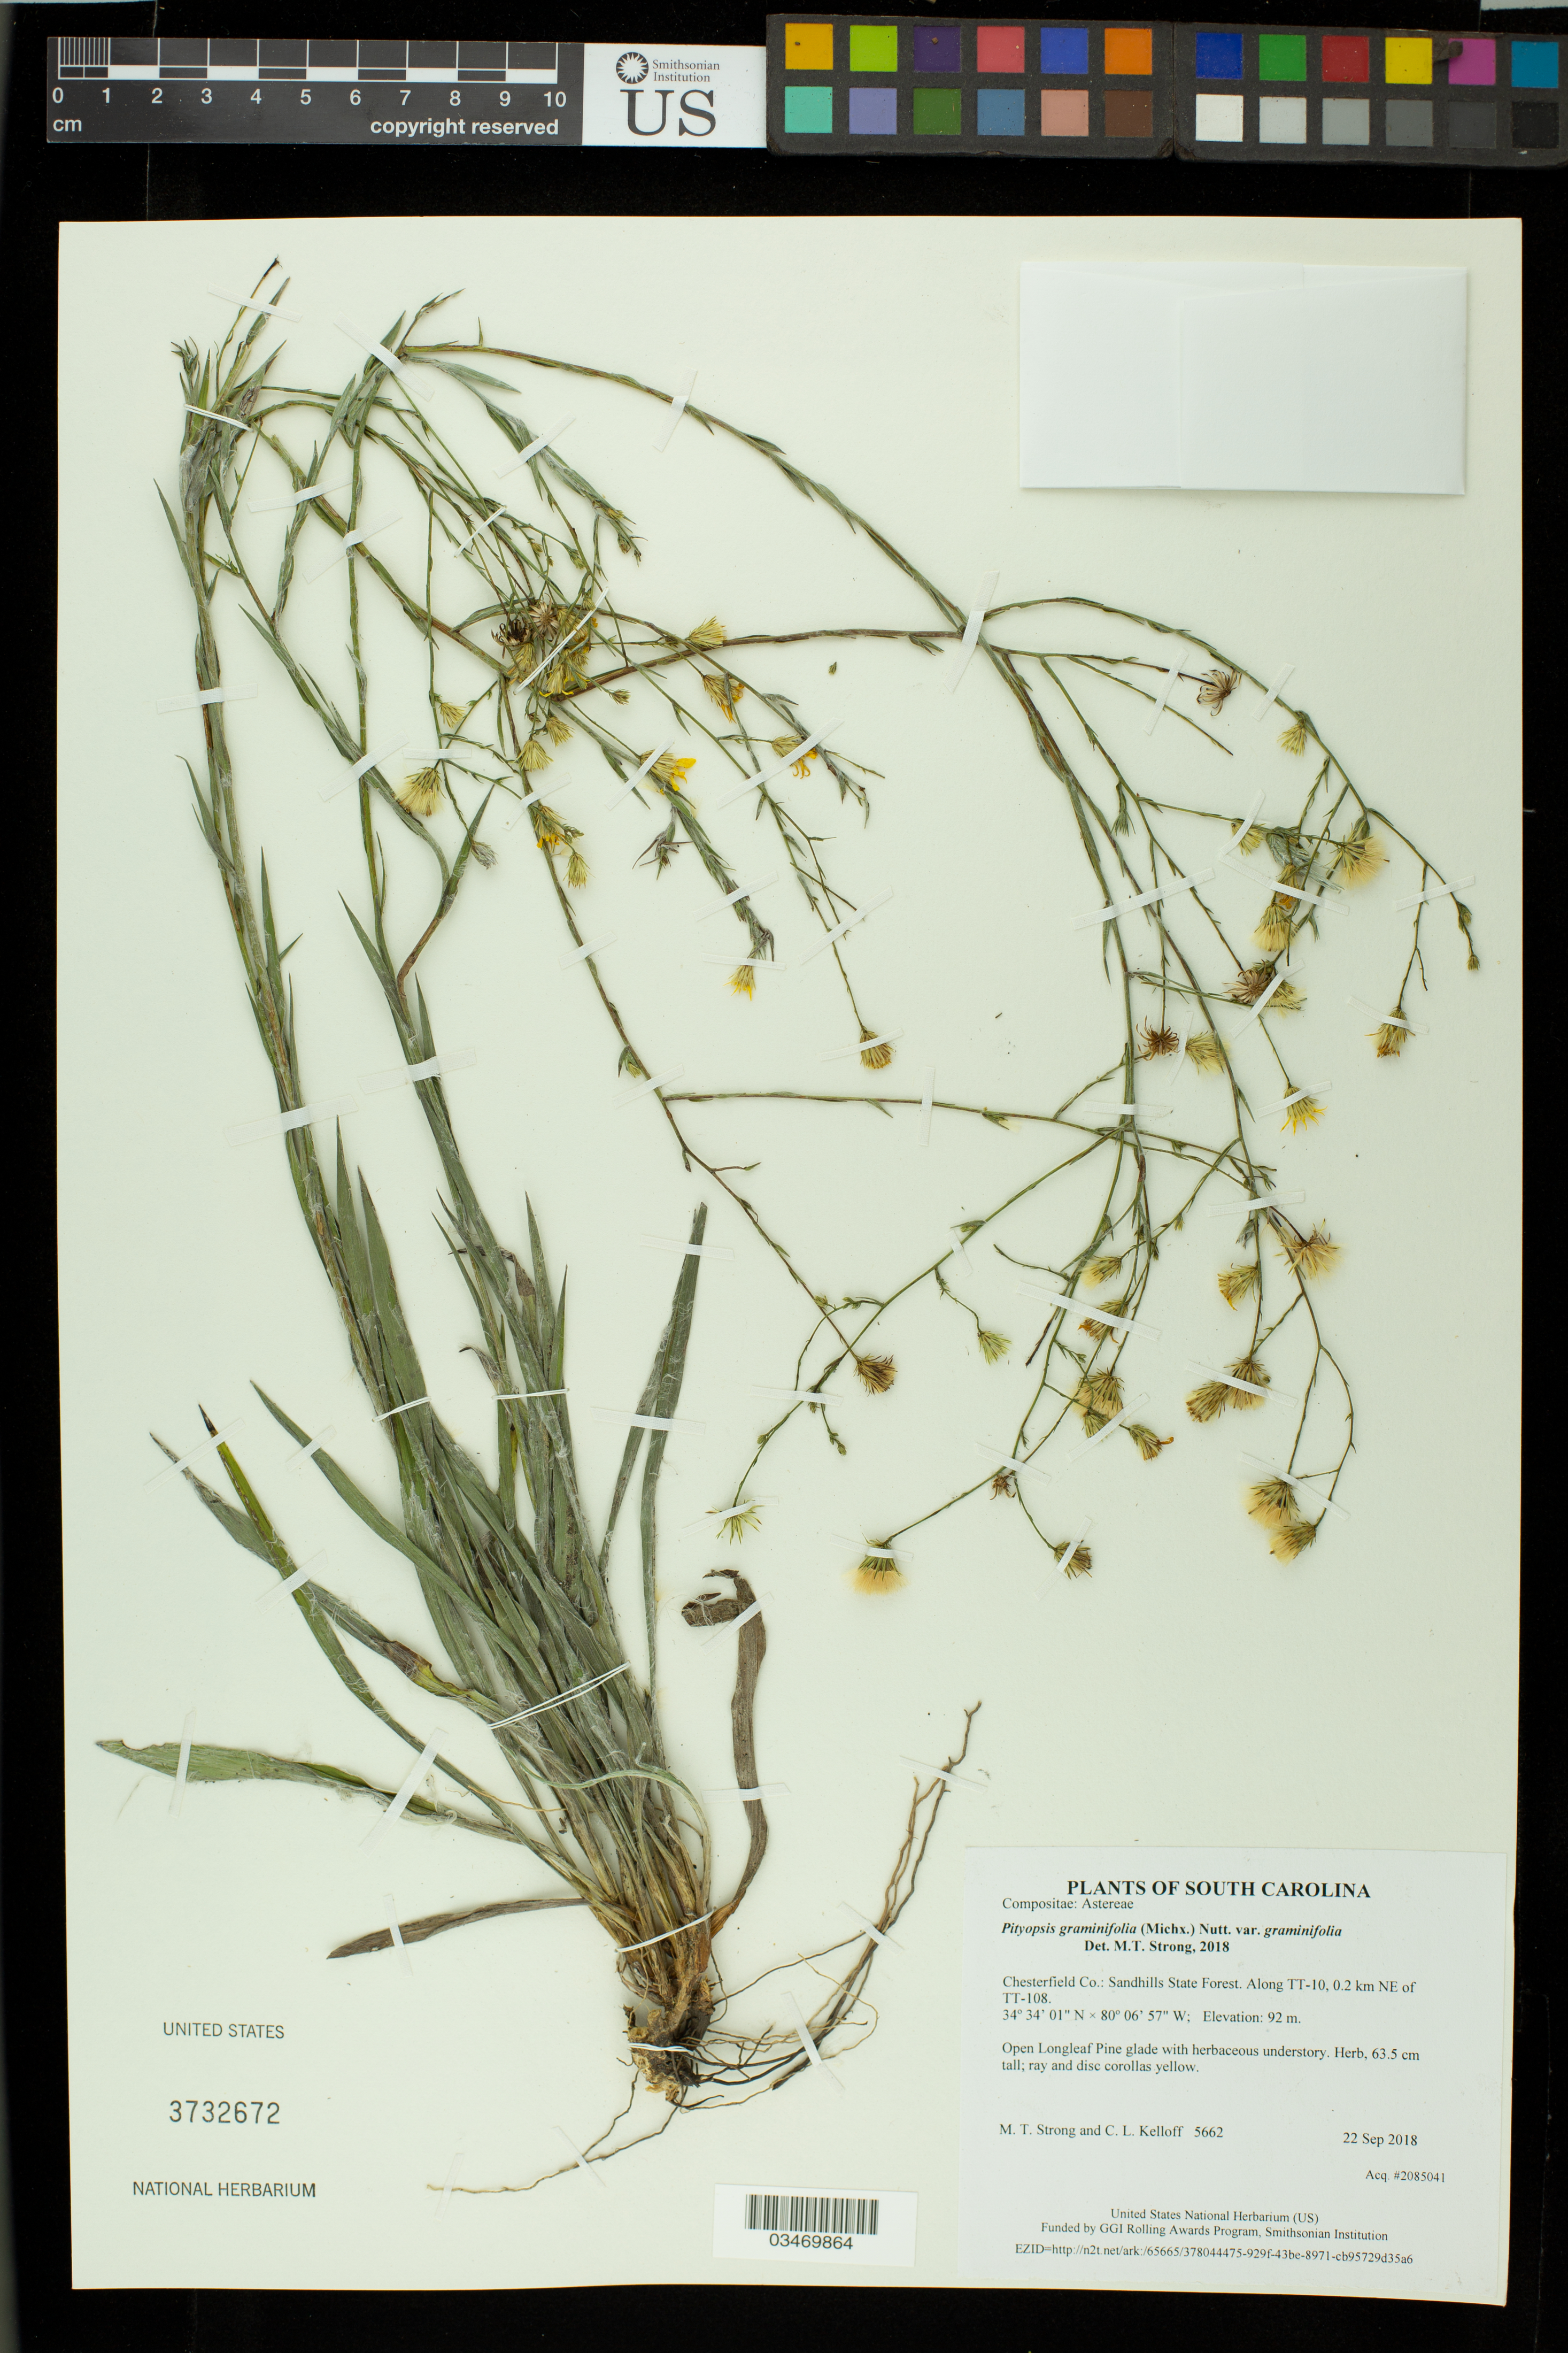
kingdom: Plantae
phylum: Tracheophyta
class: Magnoliopsida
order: Asterales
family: Asteraceae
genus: Pityopsis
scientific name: Pityopsis graminifolia var. graminifolia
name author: (Michx.) Nutt.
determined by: Strong, M. T., (US), Smithsonian Institution - National Museum of Natural History (UNITED STATES)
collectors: M. T. Strong & C. L. Kelloff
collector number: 5662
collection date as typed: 22 Sep 2018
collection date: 2018-09-22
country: United States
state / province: South Carolina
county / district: Chesterfield Co.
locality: Sandhills State Forest. Edge of pine plantation along TT-10, 0.2 km NE of TT-108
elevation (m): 92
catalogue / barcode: US 3732672